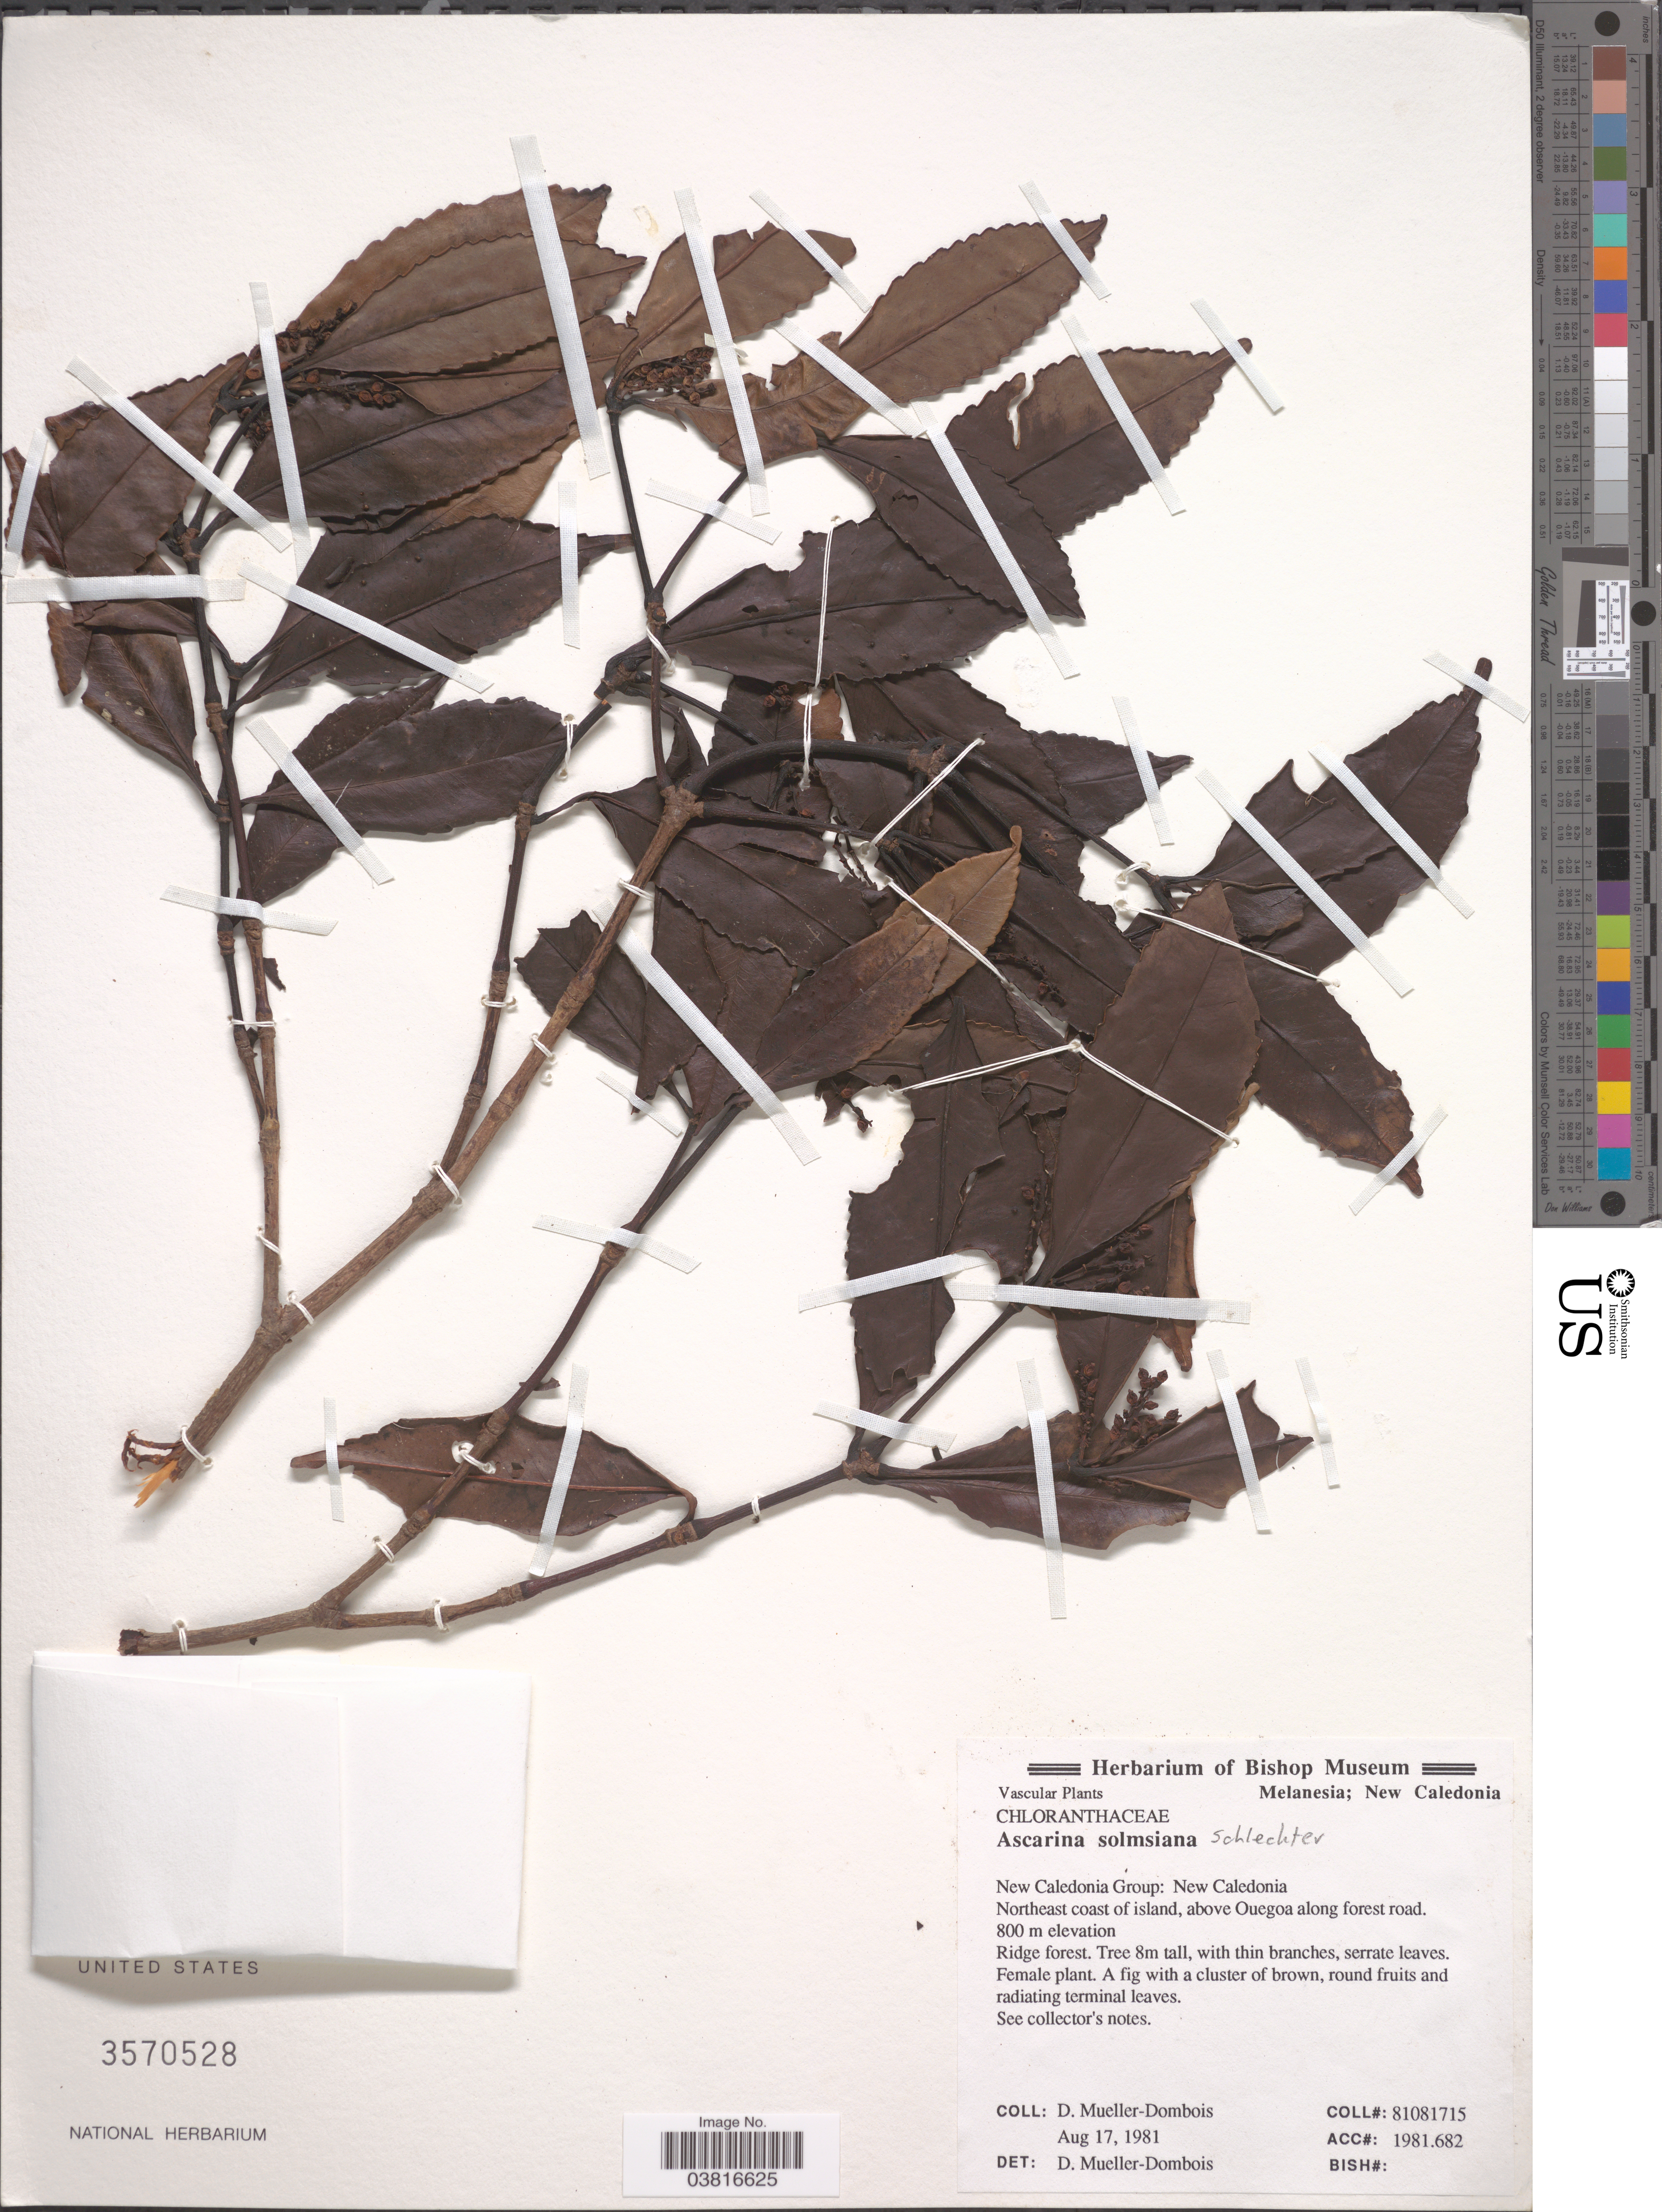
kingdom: Plantae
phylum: Tracheophyta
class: Magnoliopsida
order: Chloranthales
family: Chloranthaceae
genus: Ascarina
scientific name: Ascarina solmsiana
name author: Schltr.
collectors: D. Mueller-Dombois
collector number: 81081715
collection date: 1981-08-17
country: New Caledonia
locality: New Caledonia Group. Northeast coast of island, above Ouegoa along forest road.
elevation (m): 800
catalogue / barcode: US 3570528